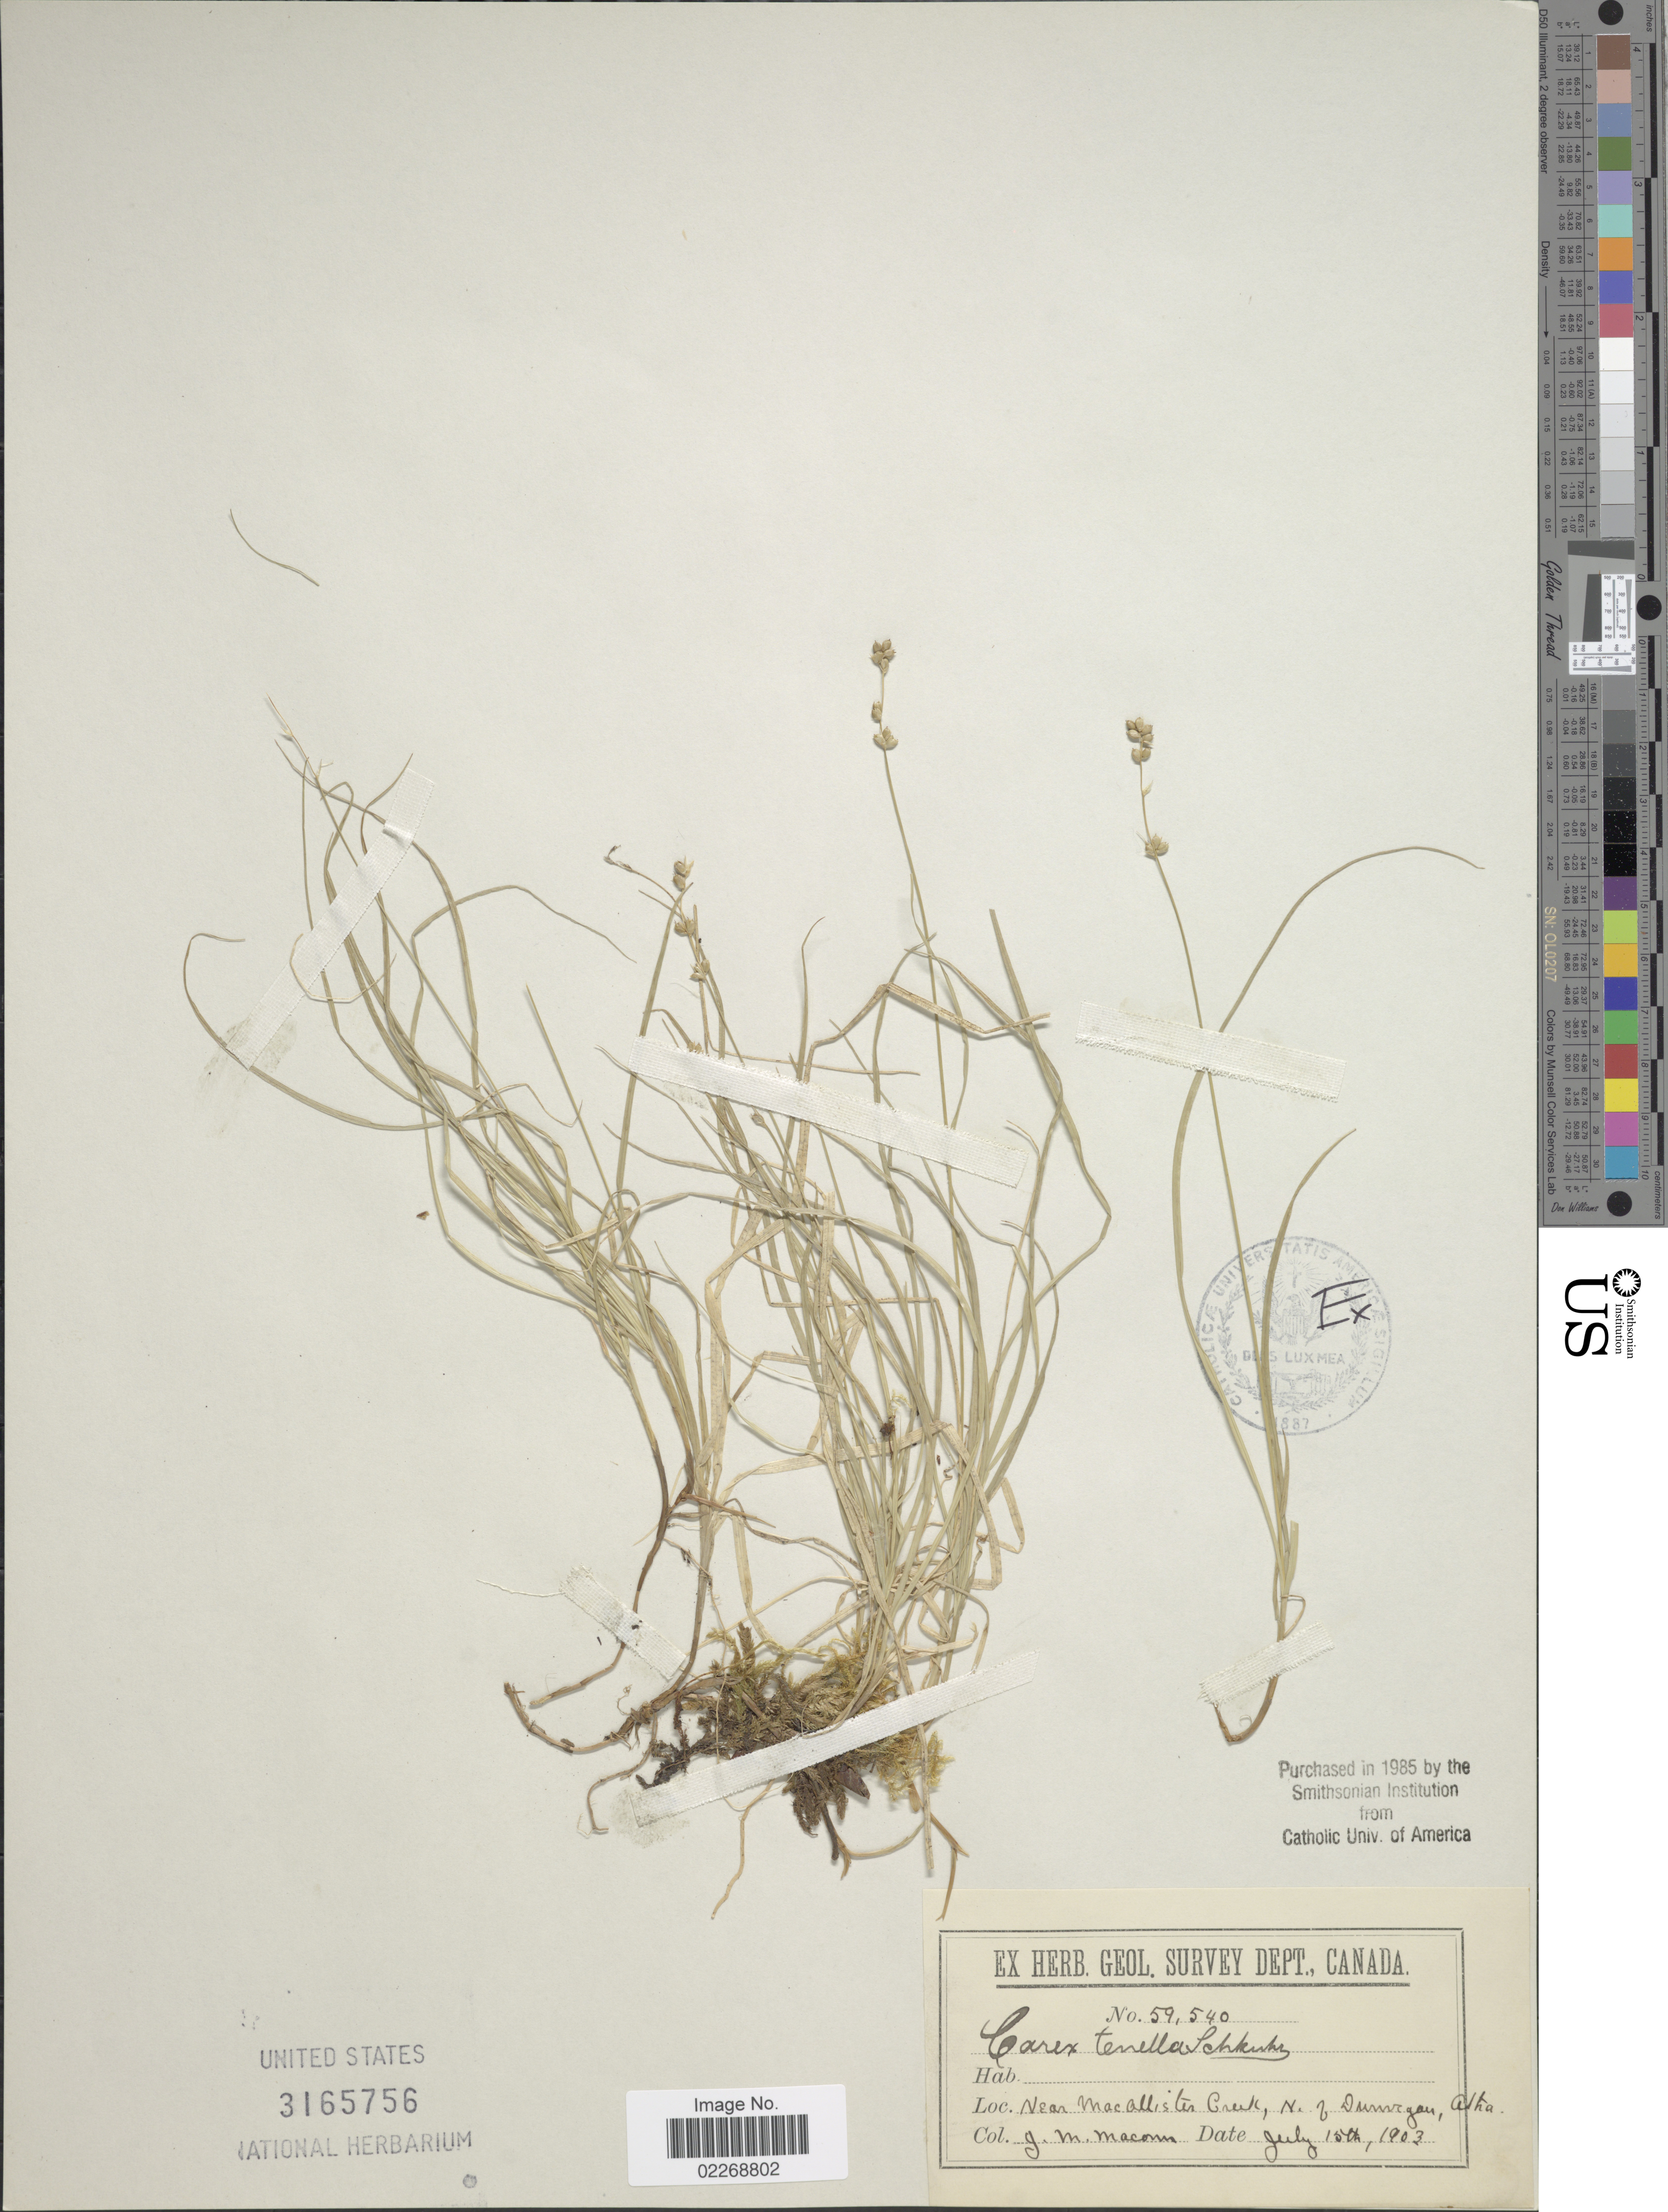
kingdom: Plantae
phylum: Tracheophyta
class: Liliopsida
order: Poales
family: Cyperaceae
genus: Carex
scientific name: Carex disperma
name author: Dewey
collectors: J. M. Macoun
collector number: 59540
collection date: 1903-07-15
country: Canada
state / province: Alberta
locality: Near Mac Allister Creek, N. of Dunvegan, Atha.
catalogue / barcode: US 3165756